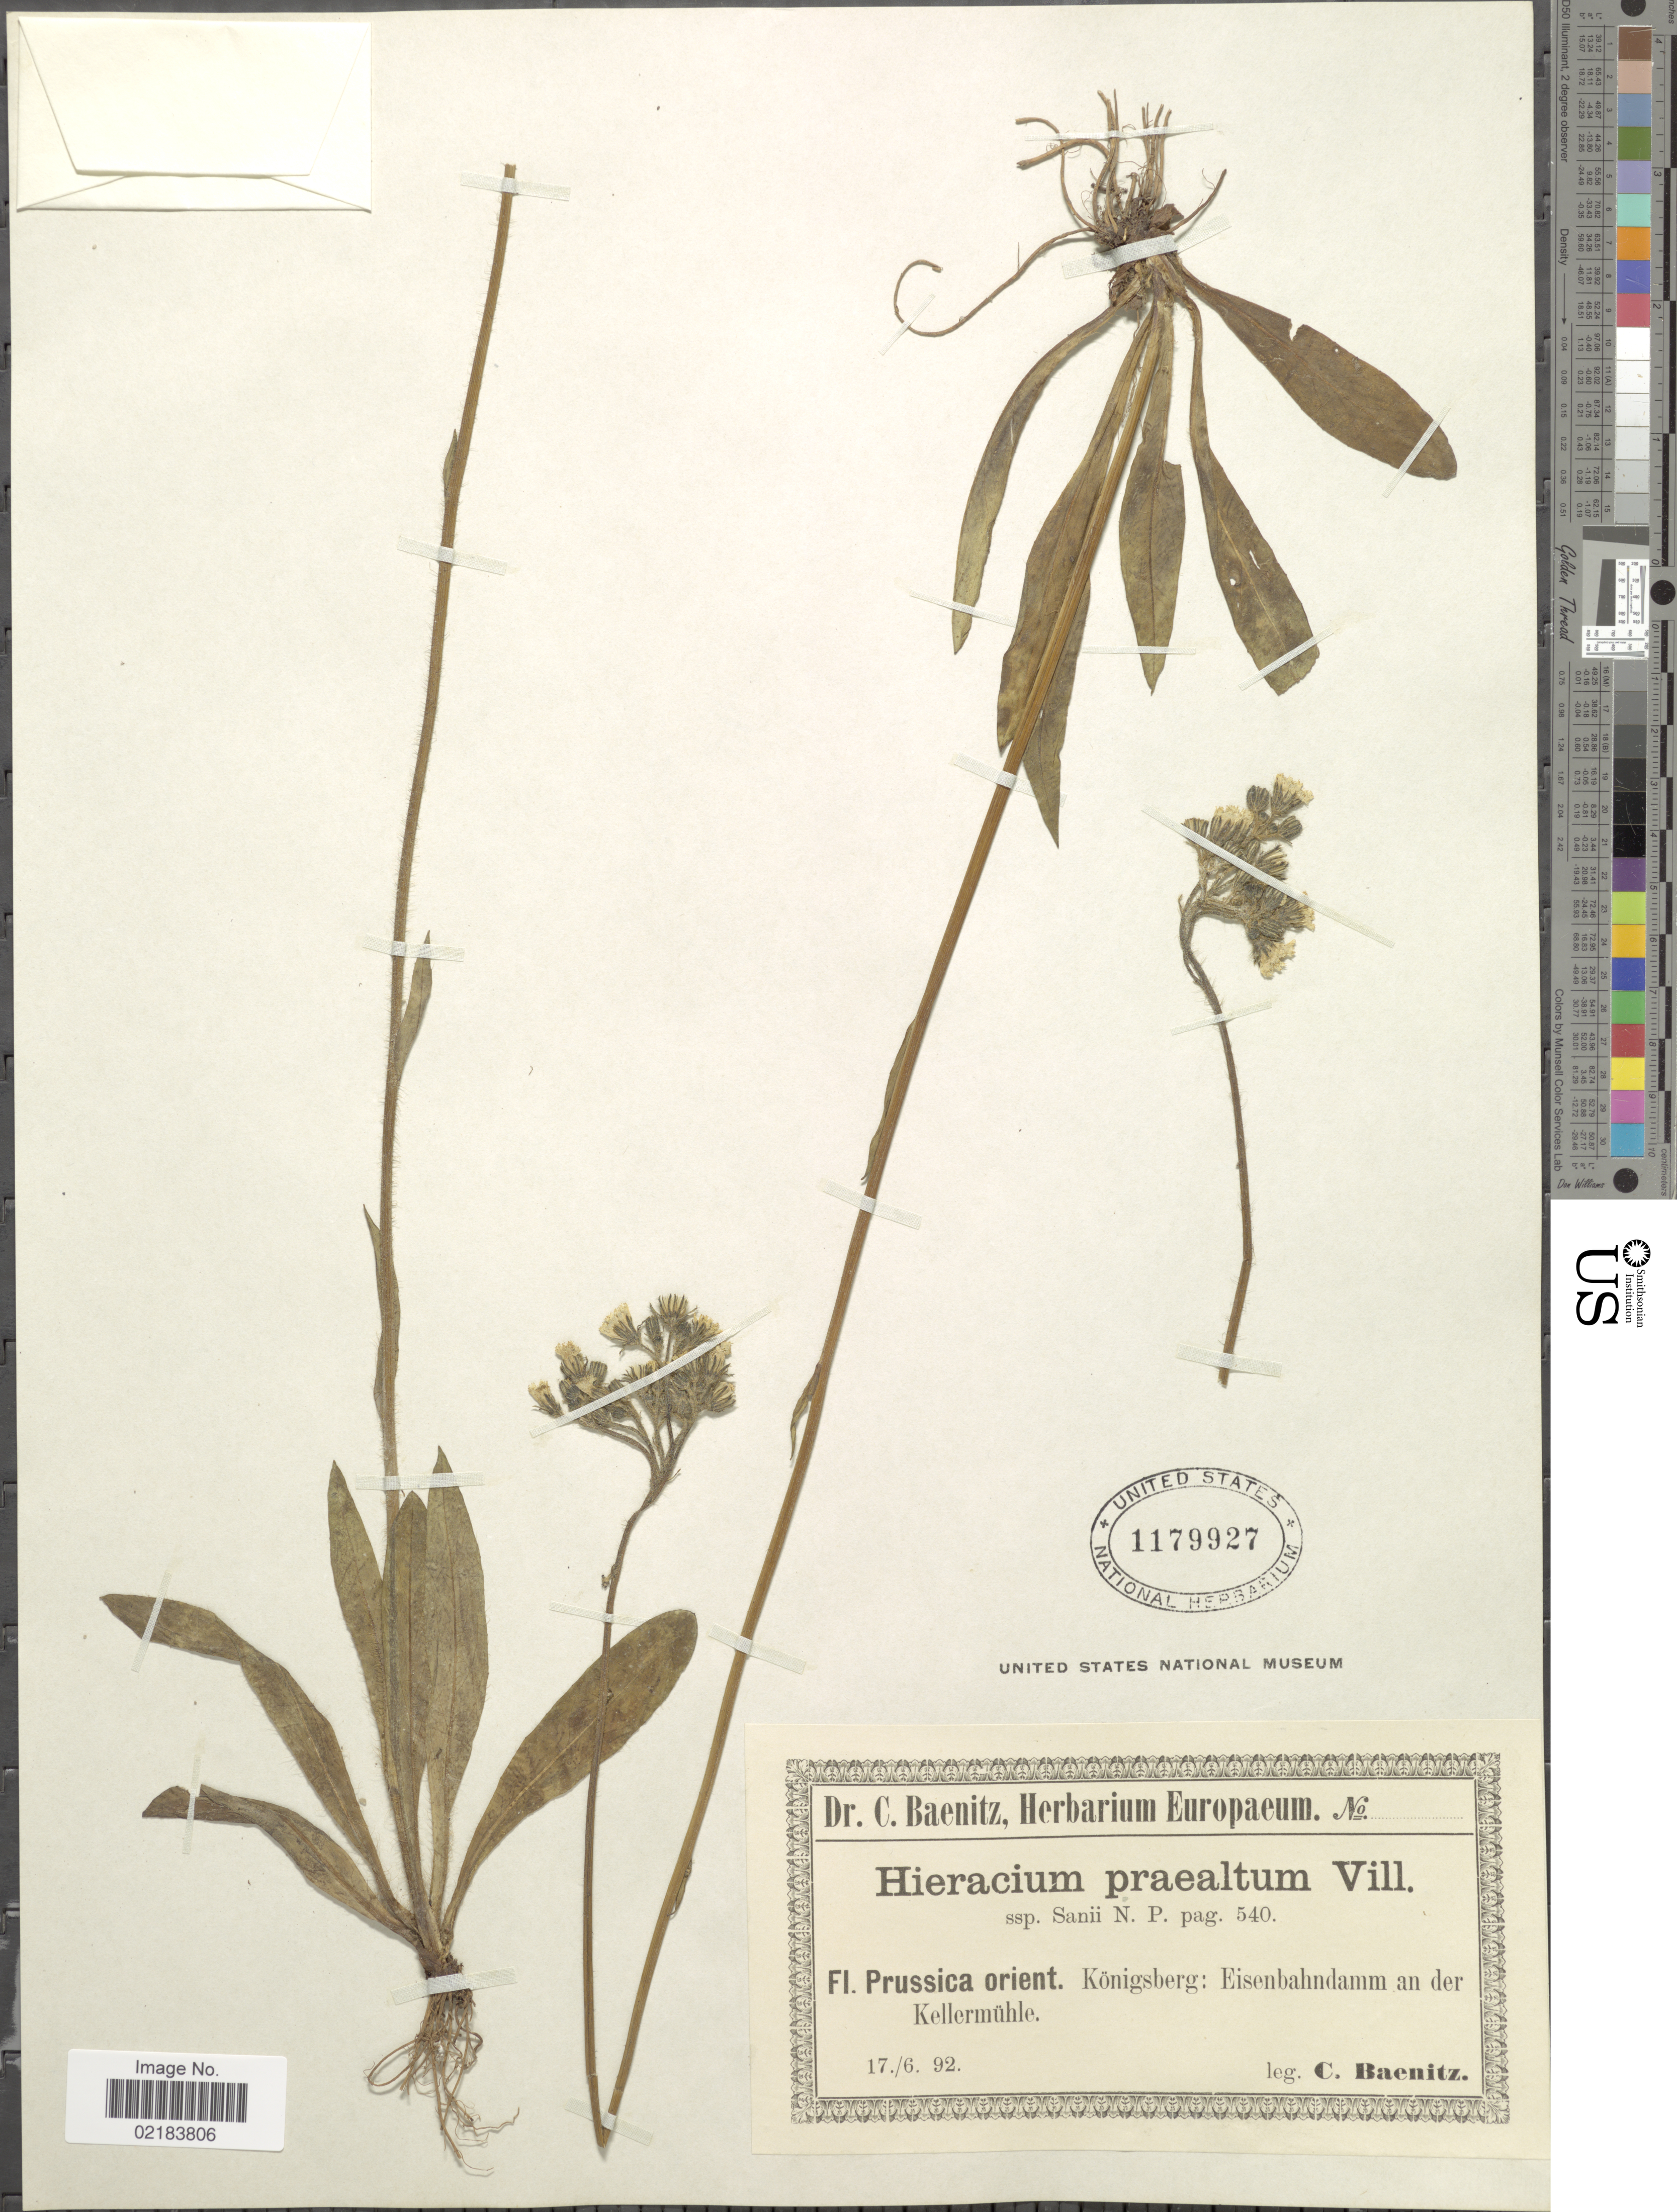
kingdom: Plantae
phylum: Tracheophyta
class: Magnoliopsida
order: Asterales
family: Asteraceae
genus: Pilosella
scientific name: Pilosella piloselloides subsp. praealta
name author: (Gochnat) S. Bräut. & Greuter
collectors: C. G. Baenitz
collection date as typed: Transcribed d/m/y: 17/6/92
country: Germany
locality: Prussica orient. Königsberg: Eisenbahndamm an der Kellermühle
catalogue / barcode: US 1179927